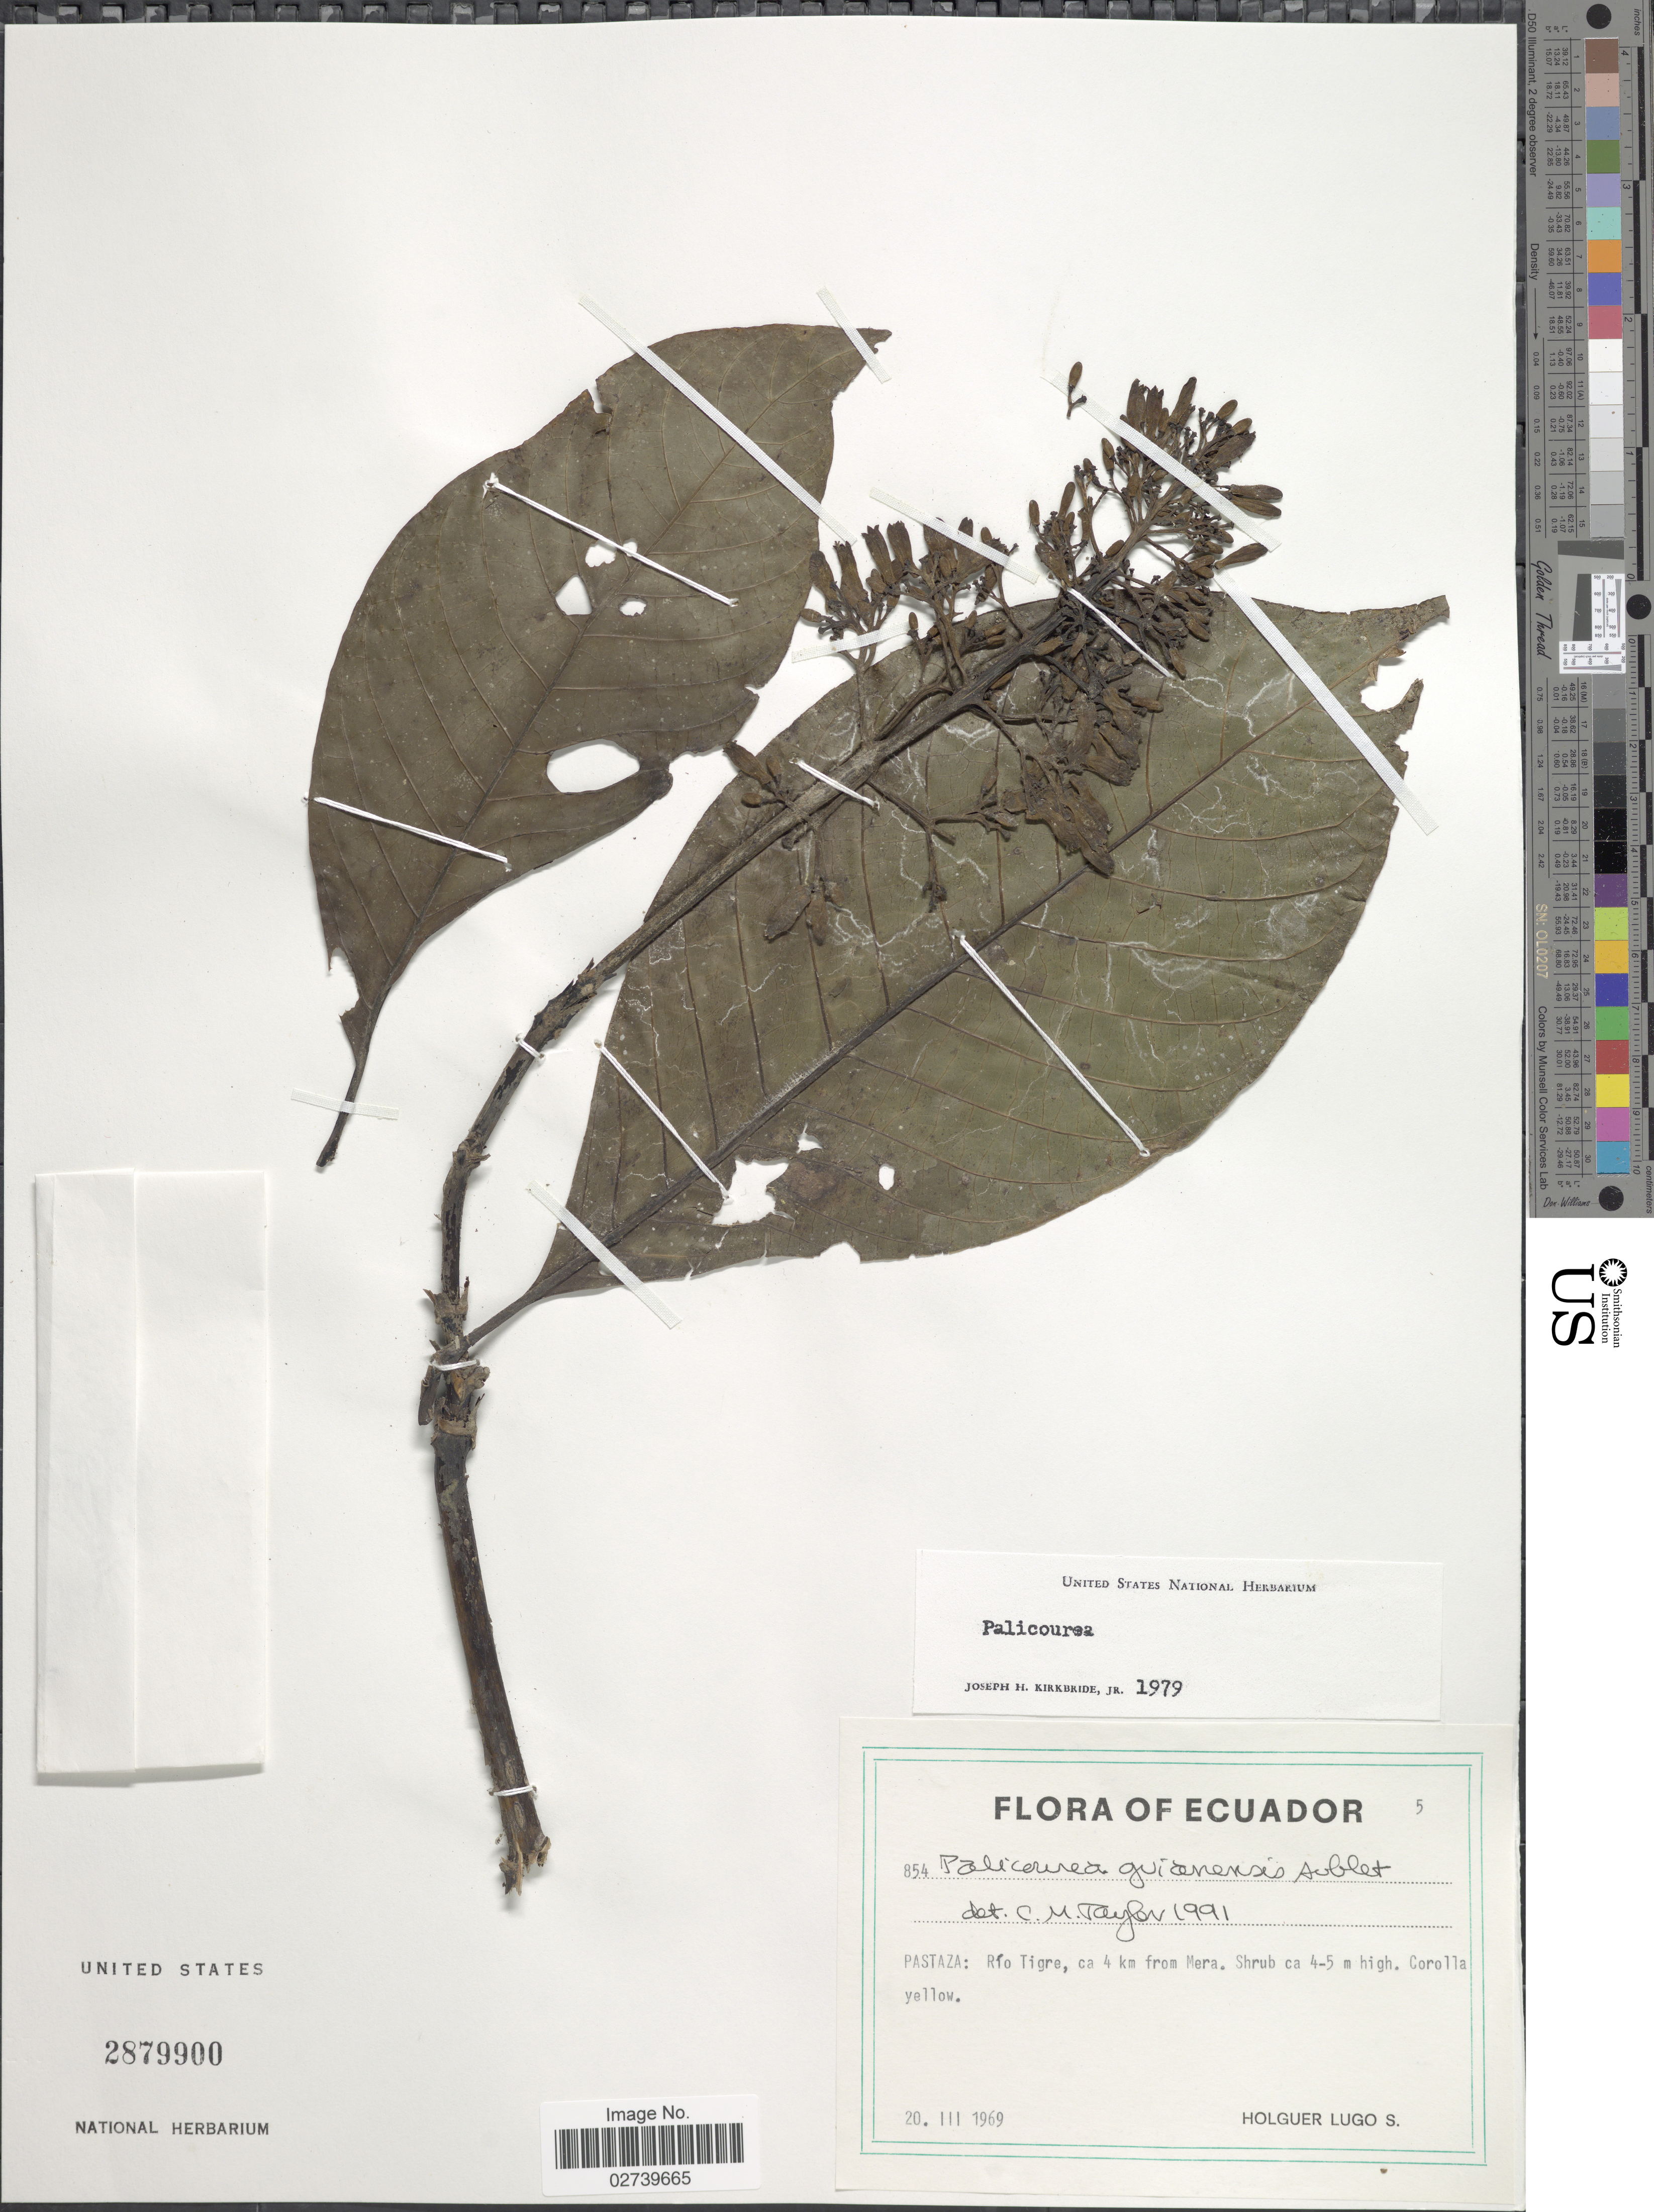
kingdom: Plantae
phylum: Tracheophyta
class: Magnoliopsida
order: Gentianales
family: Rubiaceae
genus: Palicourea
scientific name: Palicourea guianensis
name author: Aubl.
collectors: H. Lugo S.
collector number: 854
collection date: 1969-03-20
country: Ecuador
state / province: Pastaza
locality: Rio Tigre, ca 4 km from Mera.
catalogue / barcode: US 2879900